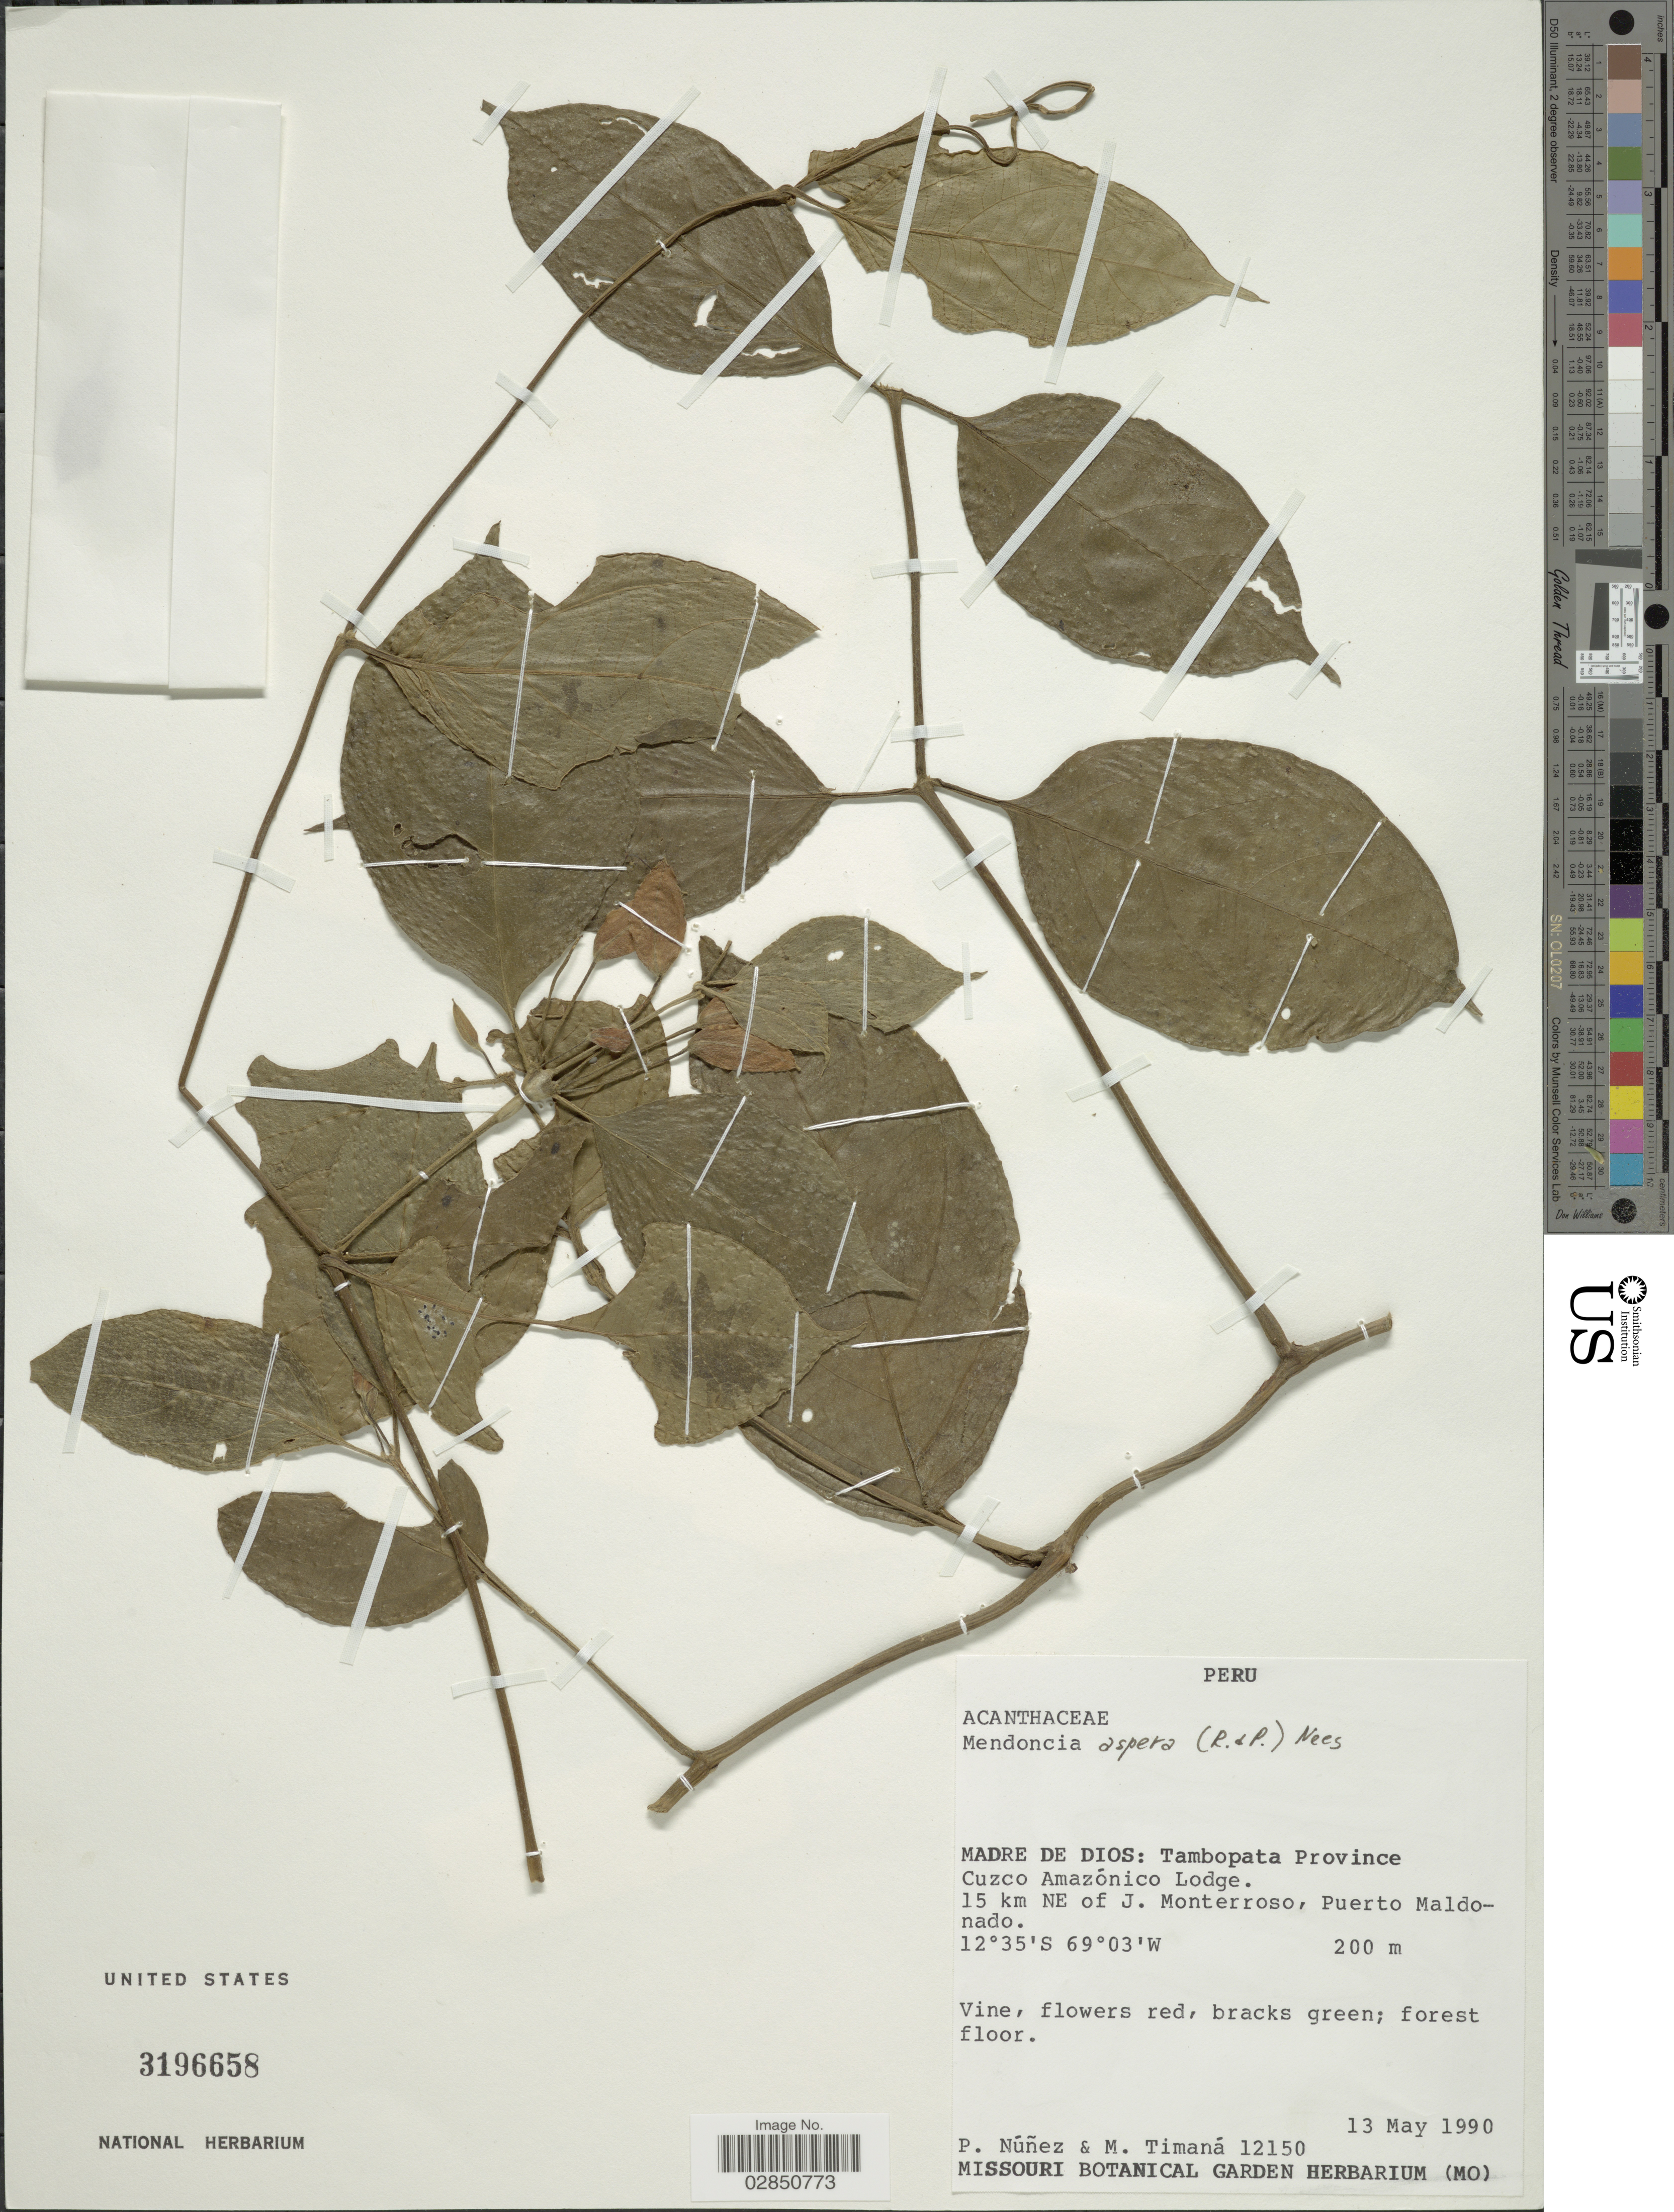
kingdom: Plantae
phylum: Tracheophyta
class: Magnoliopsida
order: Lamiales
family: Acanthaceae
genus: Mendoncia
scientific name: Mendoncia aspera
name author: (Ruiz & Pav.) Nees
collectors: P. Nuñez V. & M. E. Timaná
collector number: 12150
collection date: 1990-05-13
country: Peru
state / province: Madre de Dios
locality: Tambopata Province. Cuzco Amazónico Lodge. 15 km NE of J. Monterroso, Puerto Maldonado.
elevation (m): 200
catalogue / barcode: US 3196658